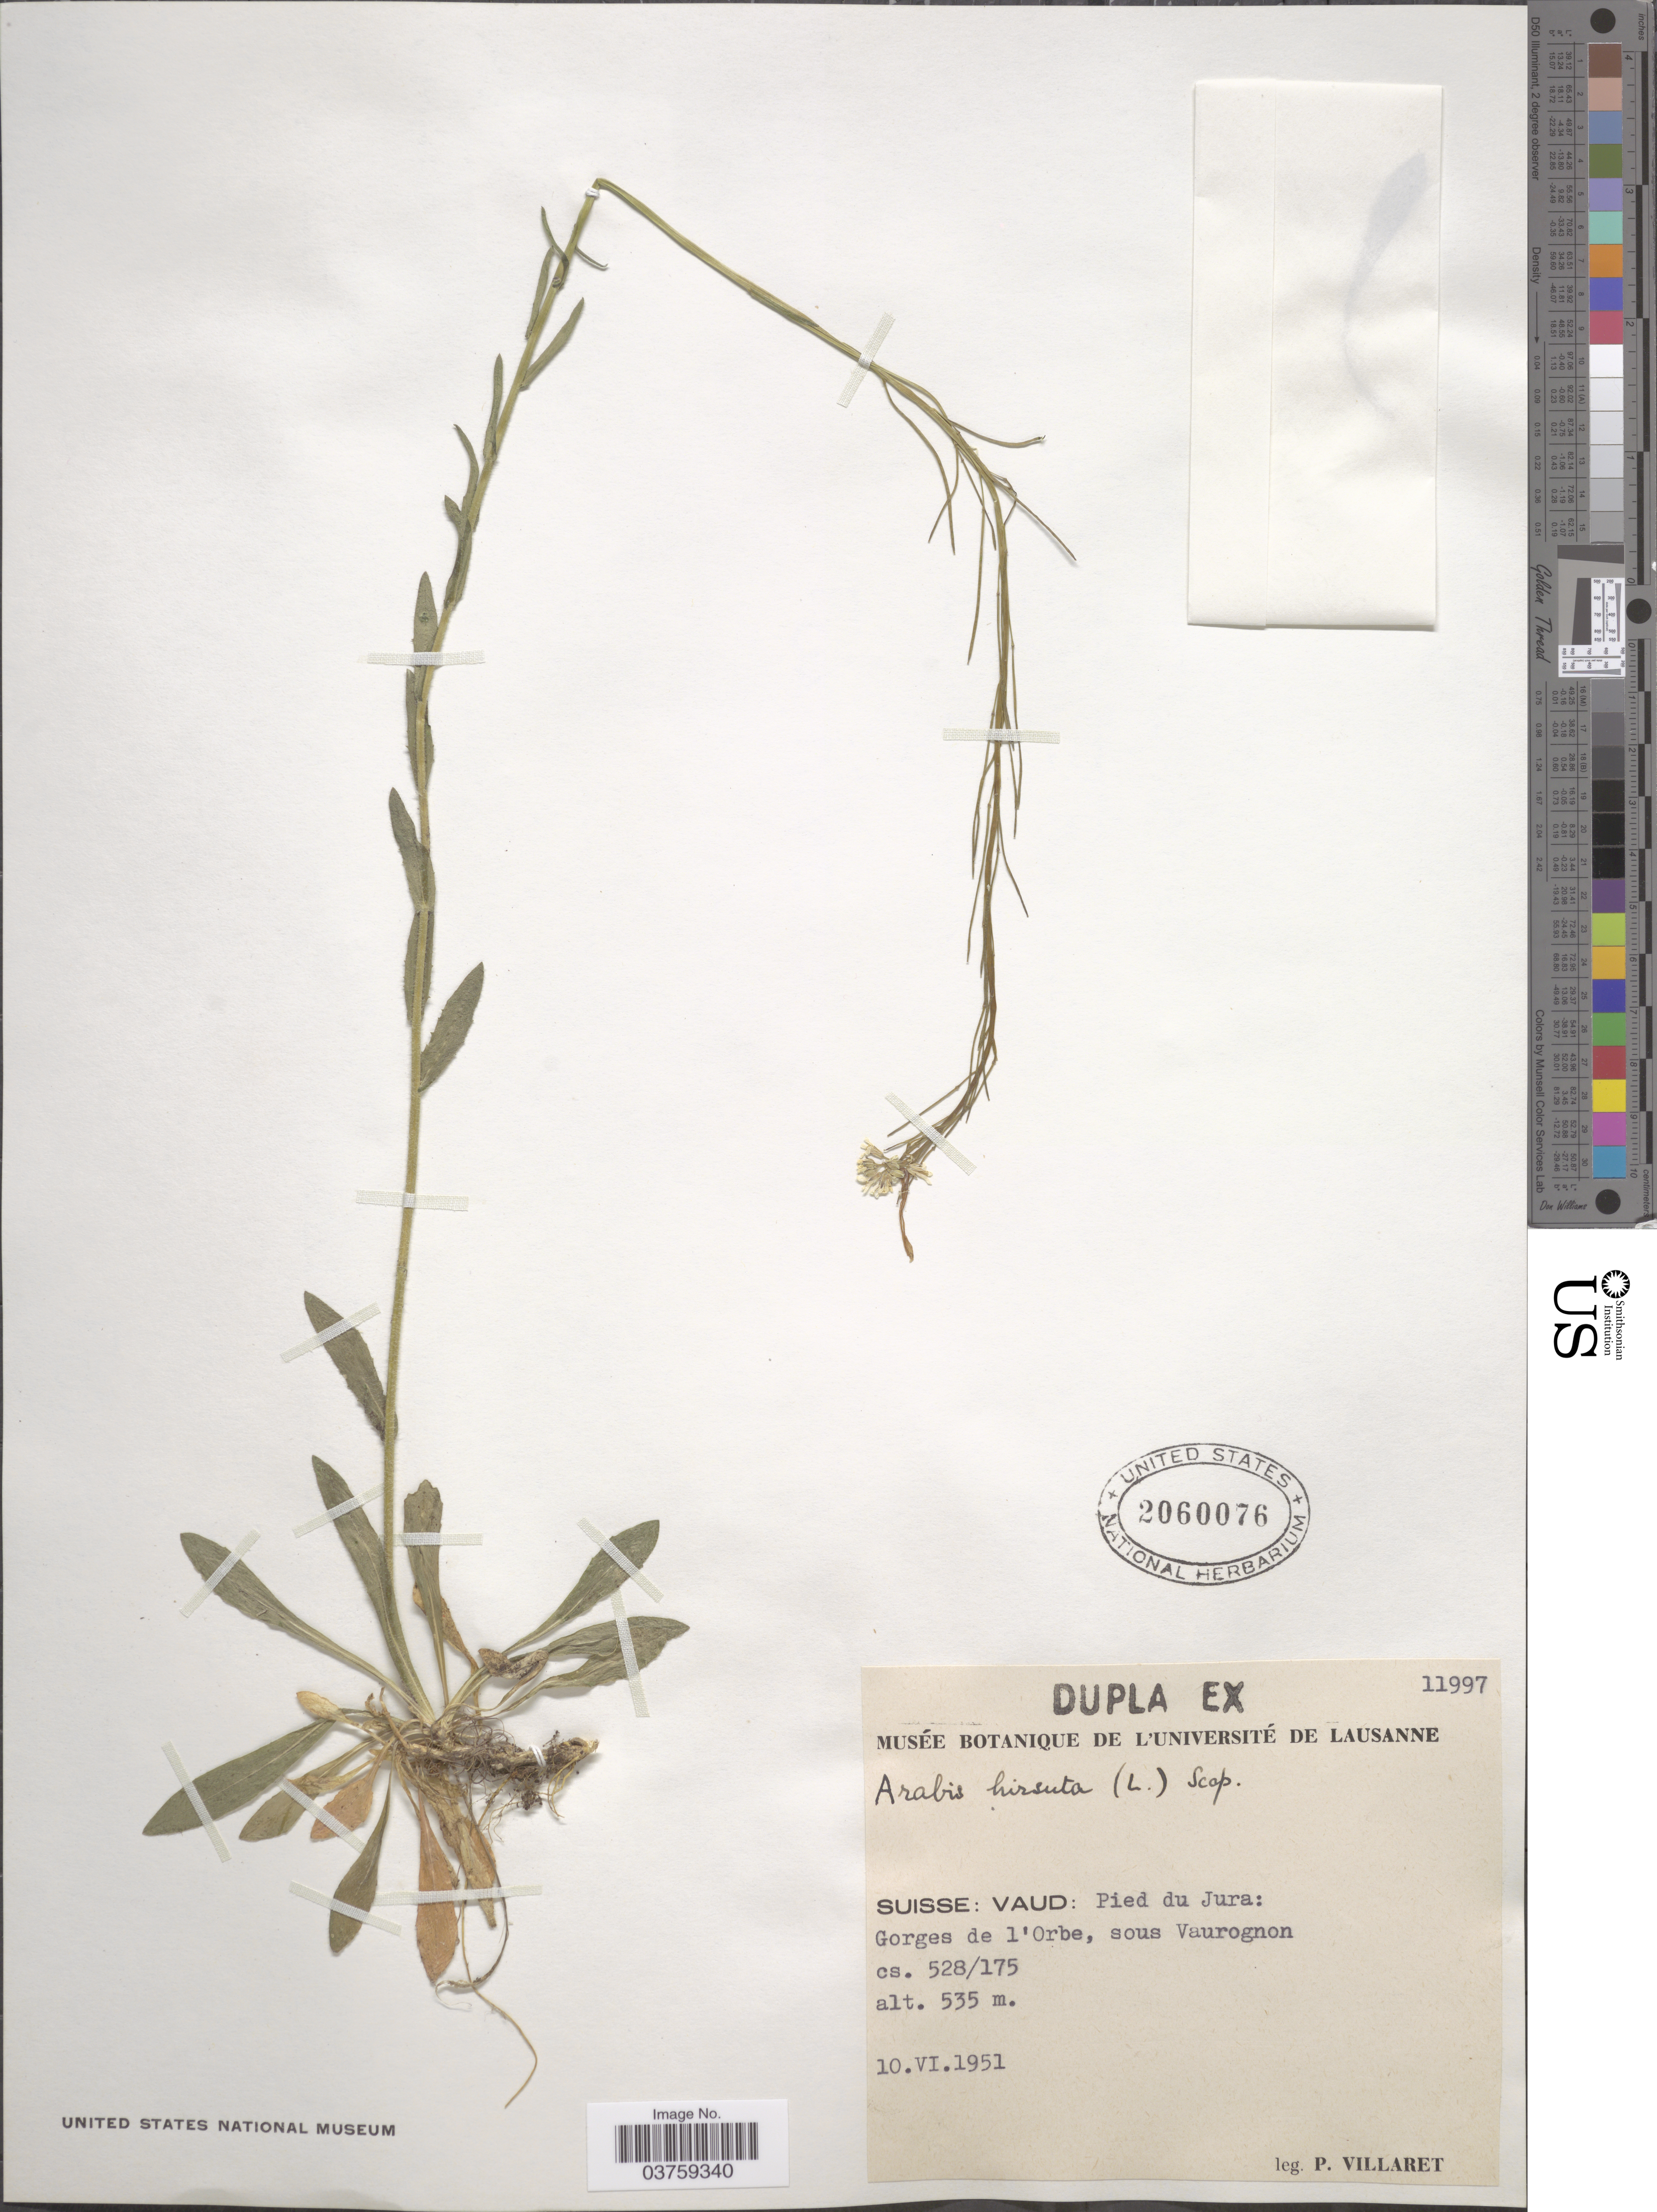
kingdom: Plantae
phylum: Tracheophyta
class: Magnoliopsida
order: Brassicales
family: Brassicaceae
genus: Arabis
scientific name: Arabis hirsuta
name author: (L.) Scop.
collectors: P. Villaret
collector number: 11997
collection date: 1951-06-10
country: Switzerland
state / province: Vaud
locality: Suisse: Vaud: Pied du Jura: Gorges de l'Orbe, sous Vaurognon cs. 528/175.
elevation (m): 535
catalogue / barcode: US 2060076